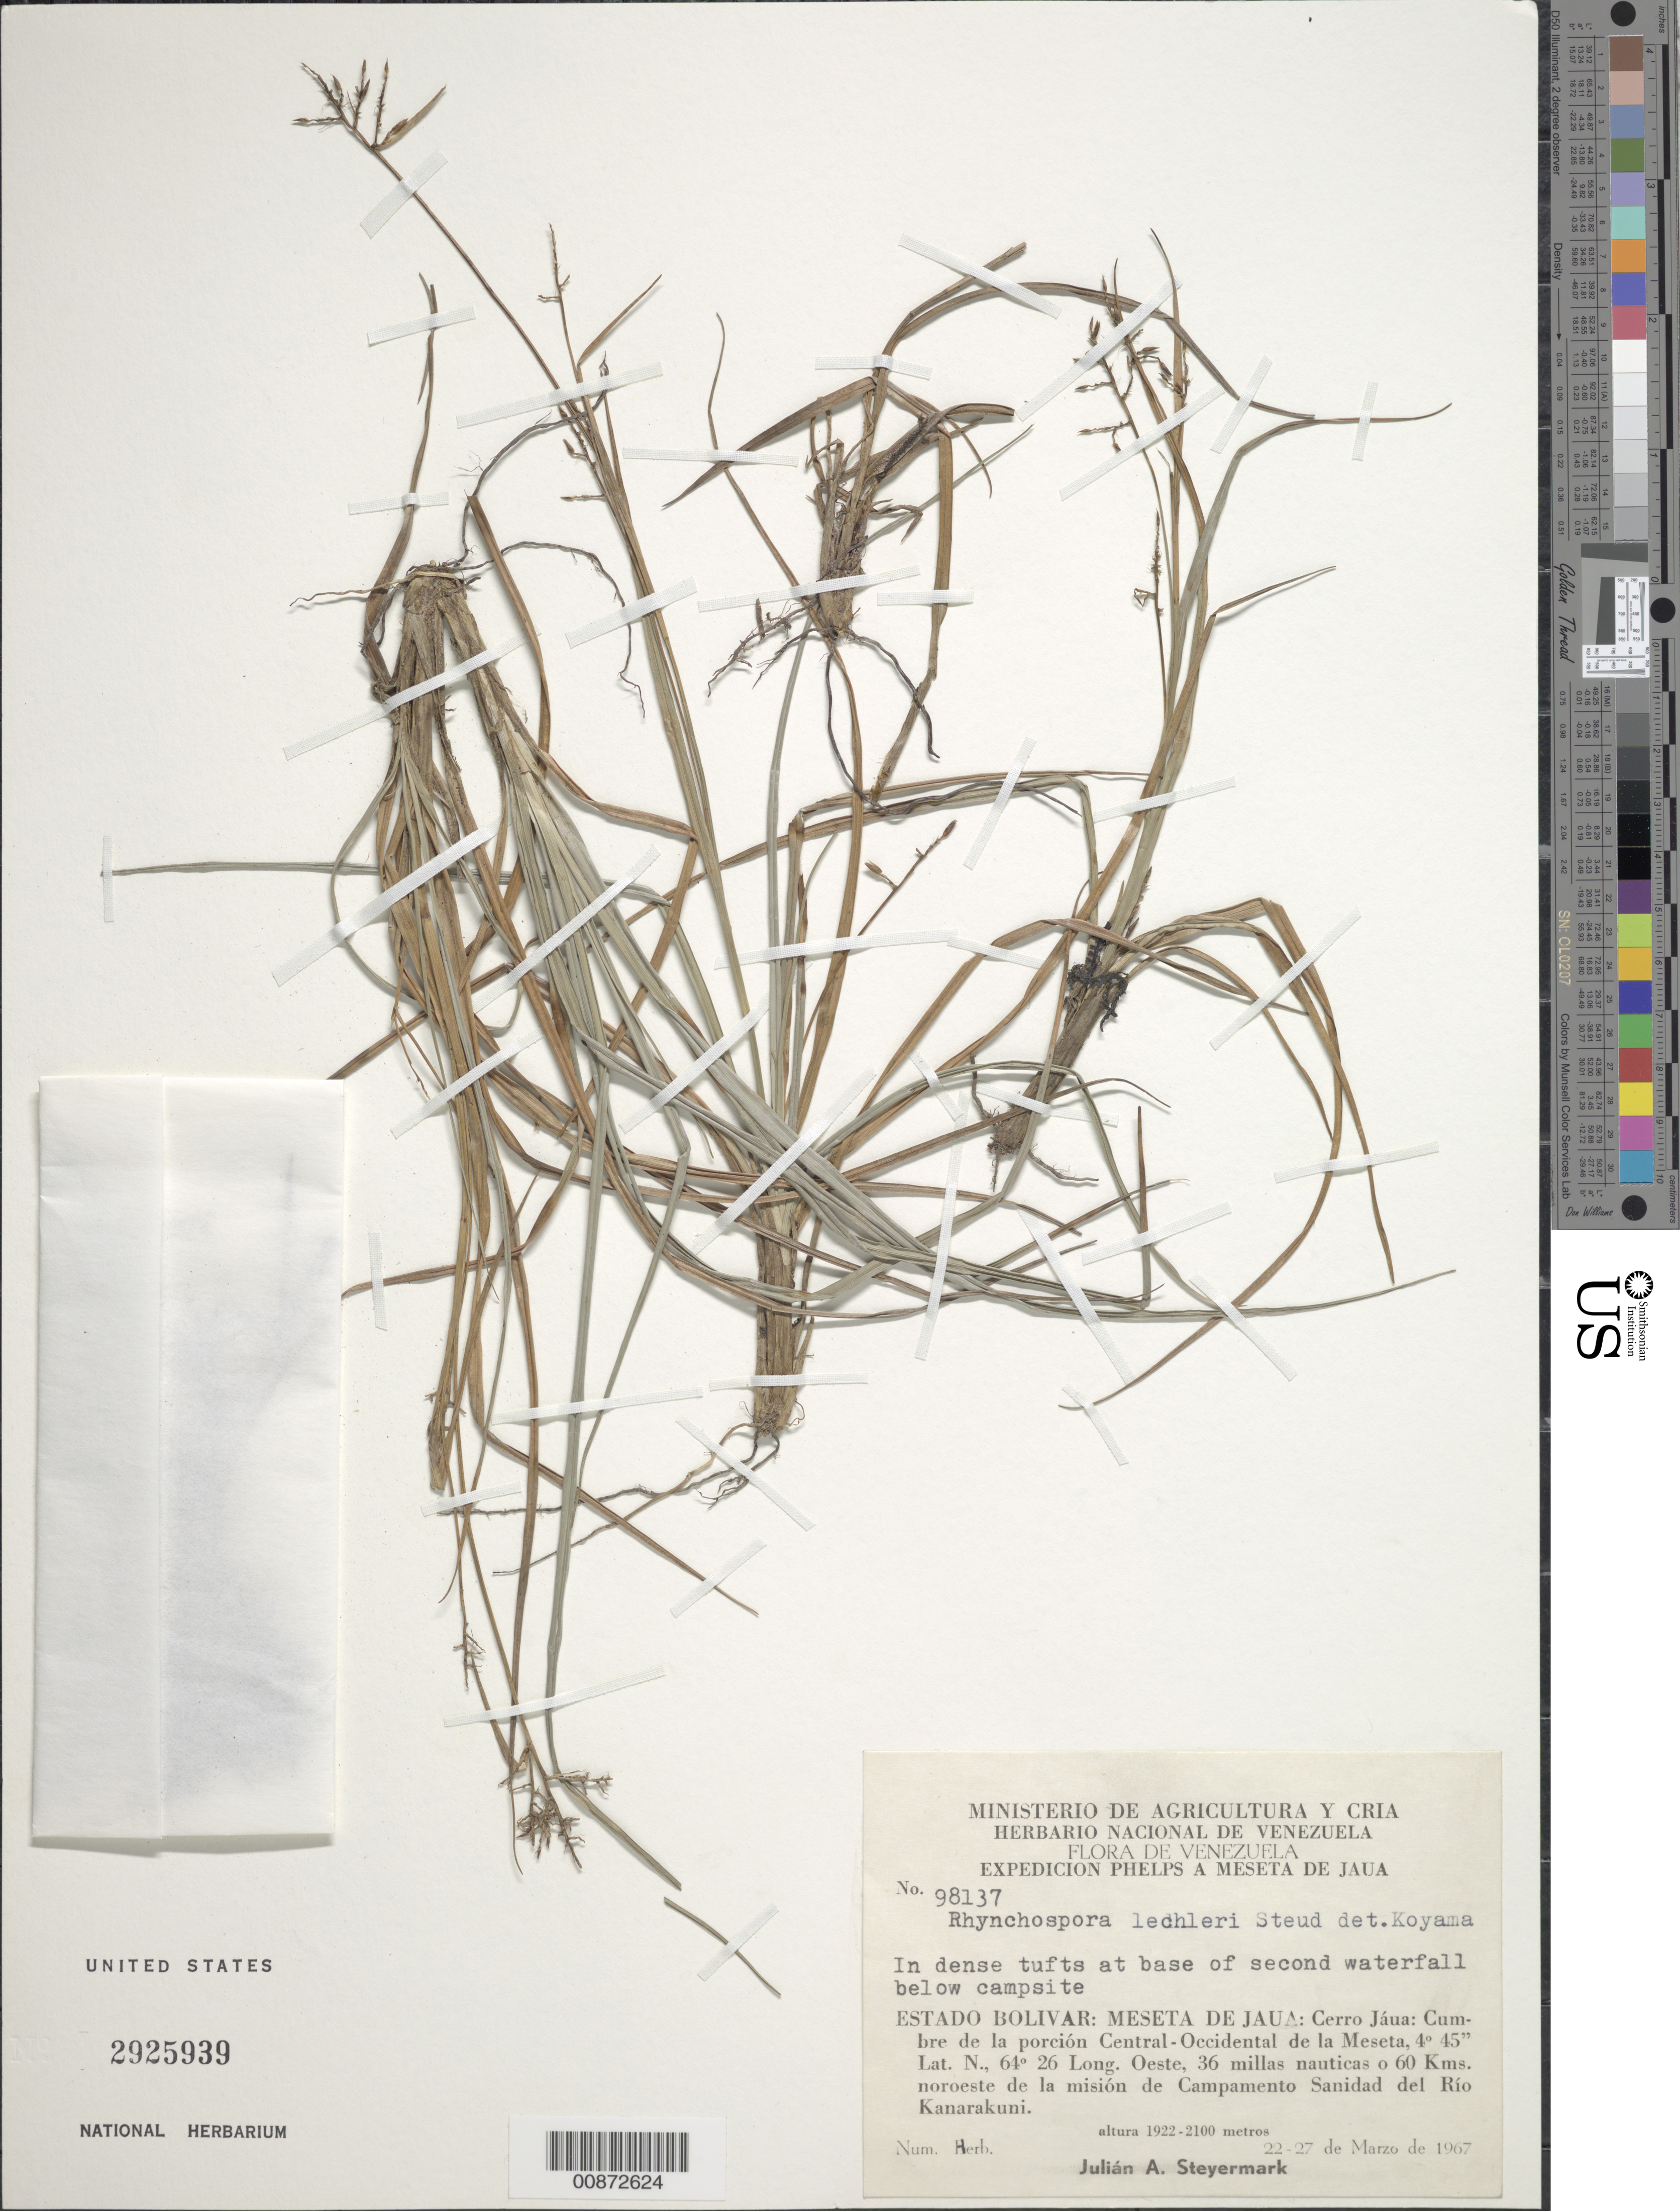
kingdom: Plantae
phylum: Tracheophyta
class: Liliopsida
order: Poales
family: Cyperaceae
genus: Rhynchospora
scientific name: Rhynchospora lechleri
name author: Steud. ex Boeckeler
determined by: Koyama, Tetsuo M.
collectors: J. Steyermark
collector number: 98137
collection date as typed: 22-Mar-67 to 27-Mar-67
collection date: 1967-03-22/1967-03-27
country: Venezuela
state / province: Bolívar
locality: Meseta del Jaua: Cerro Jáua, cumbre de la porcion Central-Occidental de la Meseta, 36 millas nauticas o 60 km NO de la mision de Campamento Sanidad del Río Kanarakuni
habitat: Base of second waterfall below campsite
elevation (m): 1922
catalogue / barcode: US 2925939